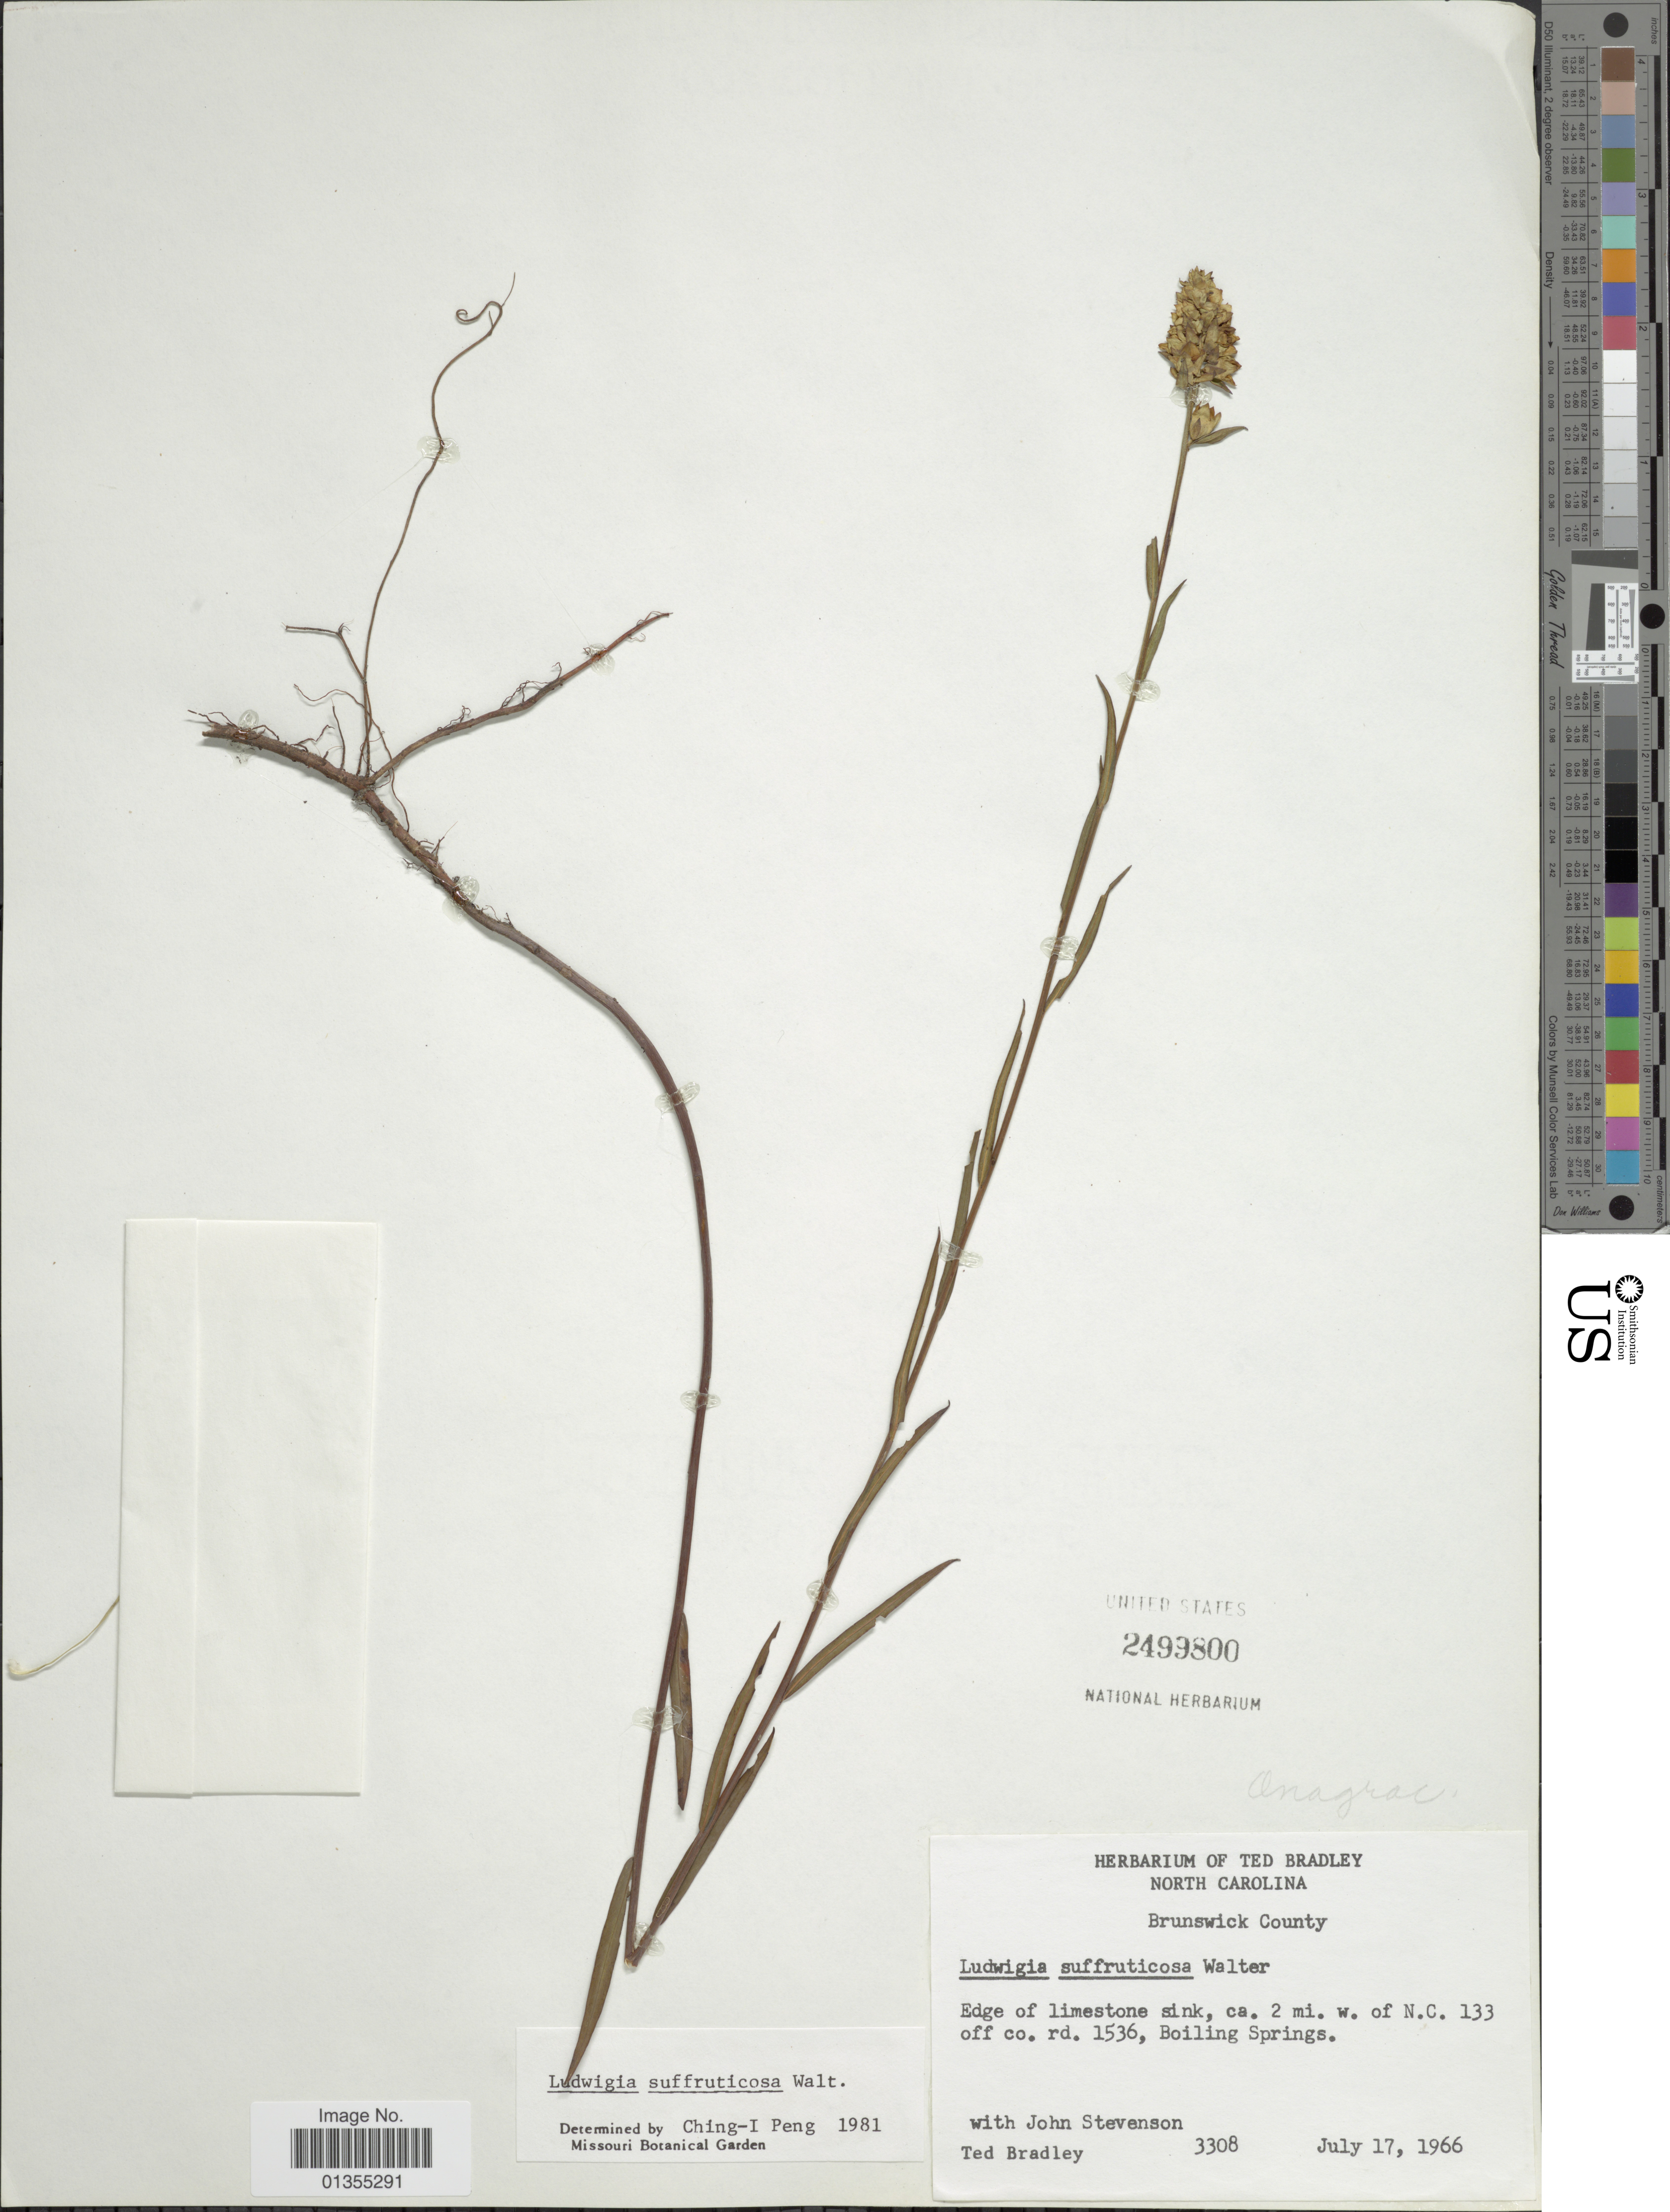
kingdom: Plantae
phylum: Tracheophyta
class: Magnoliopsida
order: Myrtales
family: Onagraceae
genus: Ludwigia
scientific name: Ludwigia suffruticosa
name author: Walter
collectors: J. Stevenson & T. Bradley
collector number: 3308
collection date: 1966-07-17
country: United States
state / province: North Carolina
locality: Edge of limestone sink, ca. 2 mi. w. of N.C. 133 off co. rd. 1536, Boiling Springs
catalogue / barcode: US 2499800